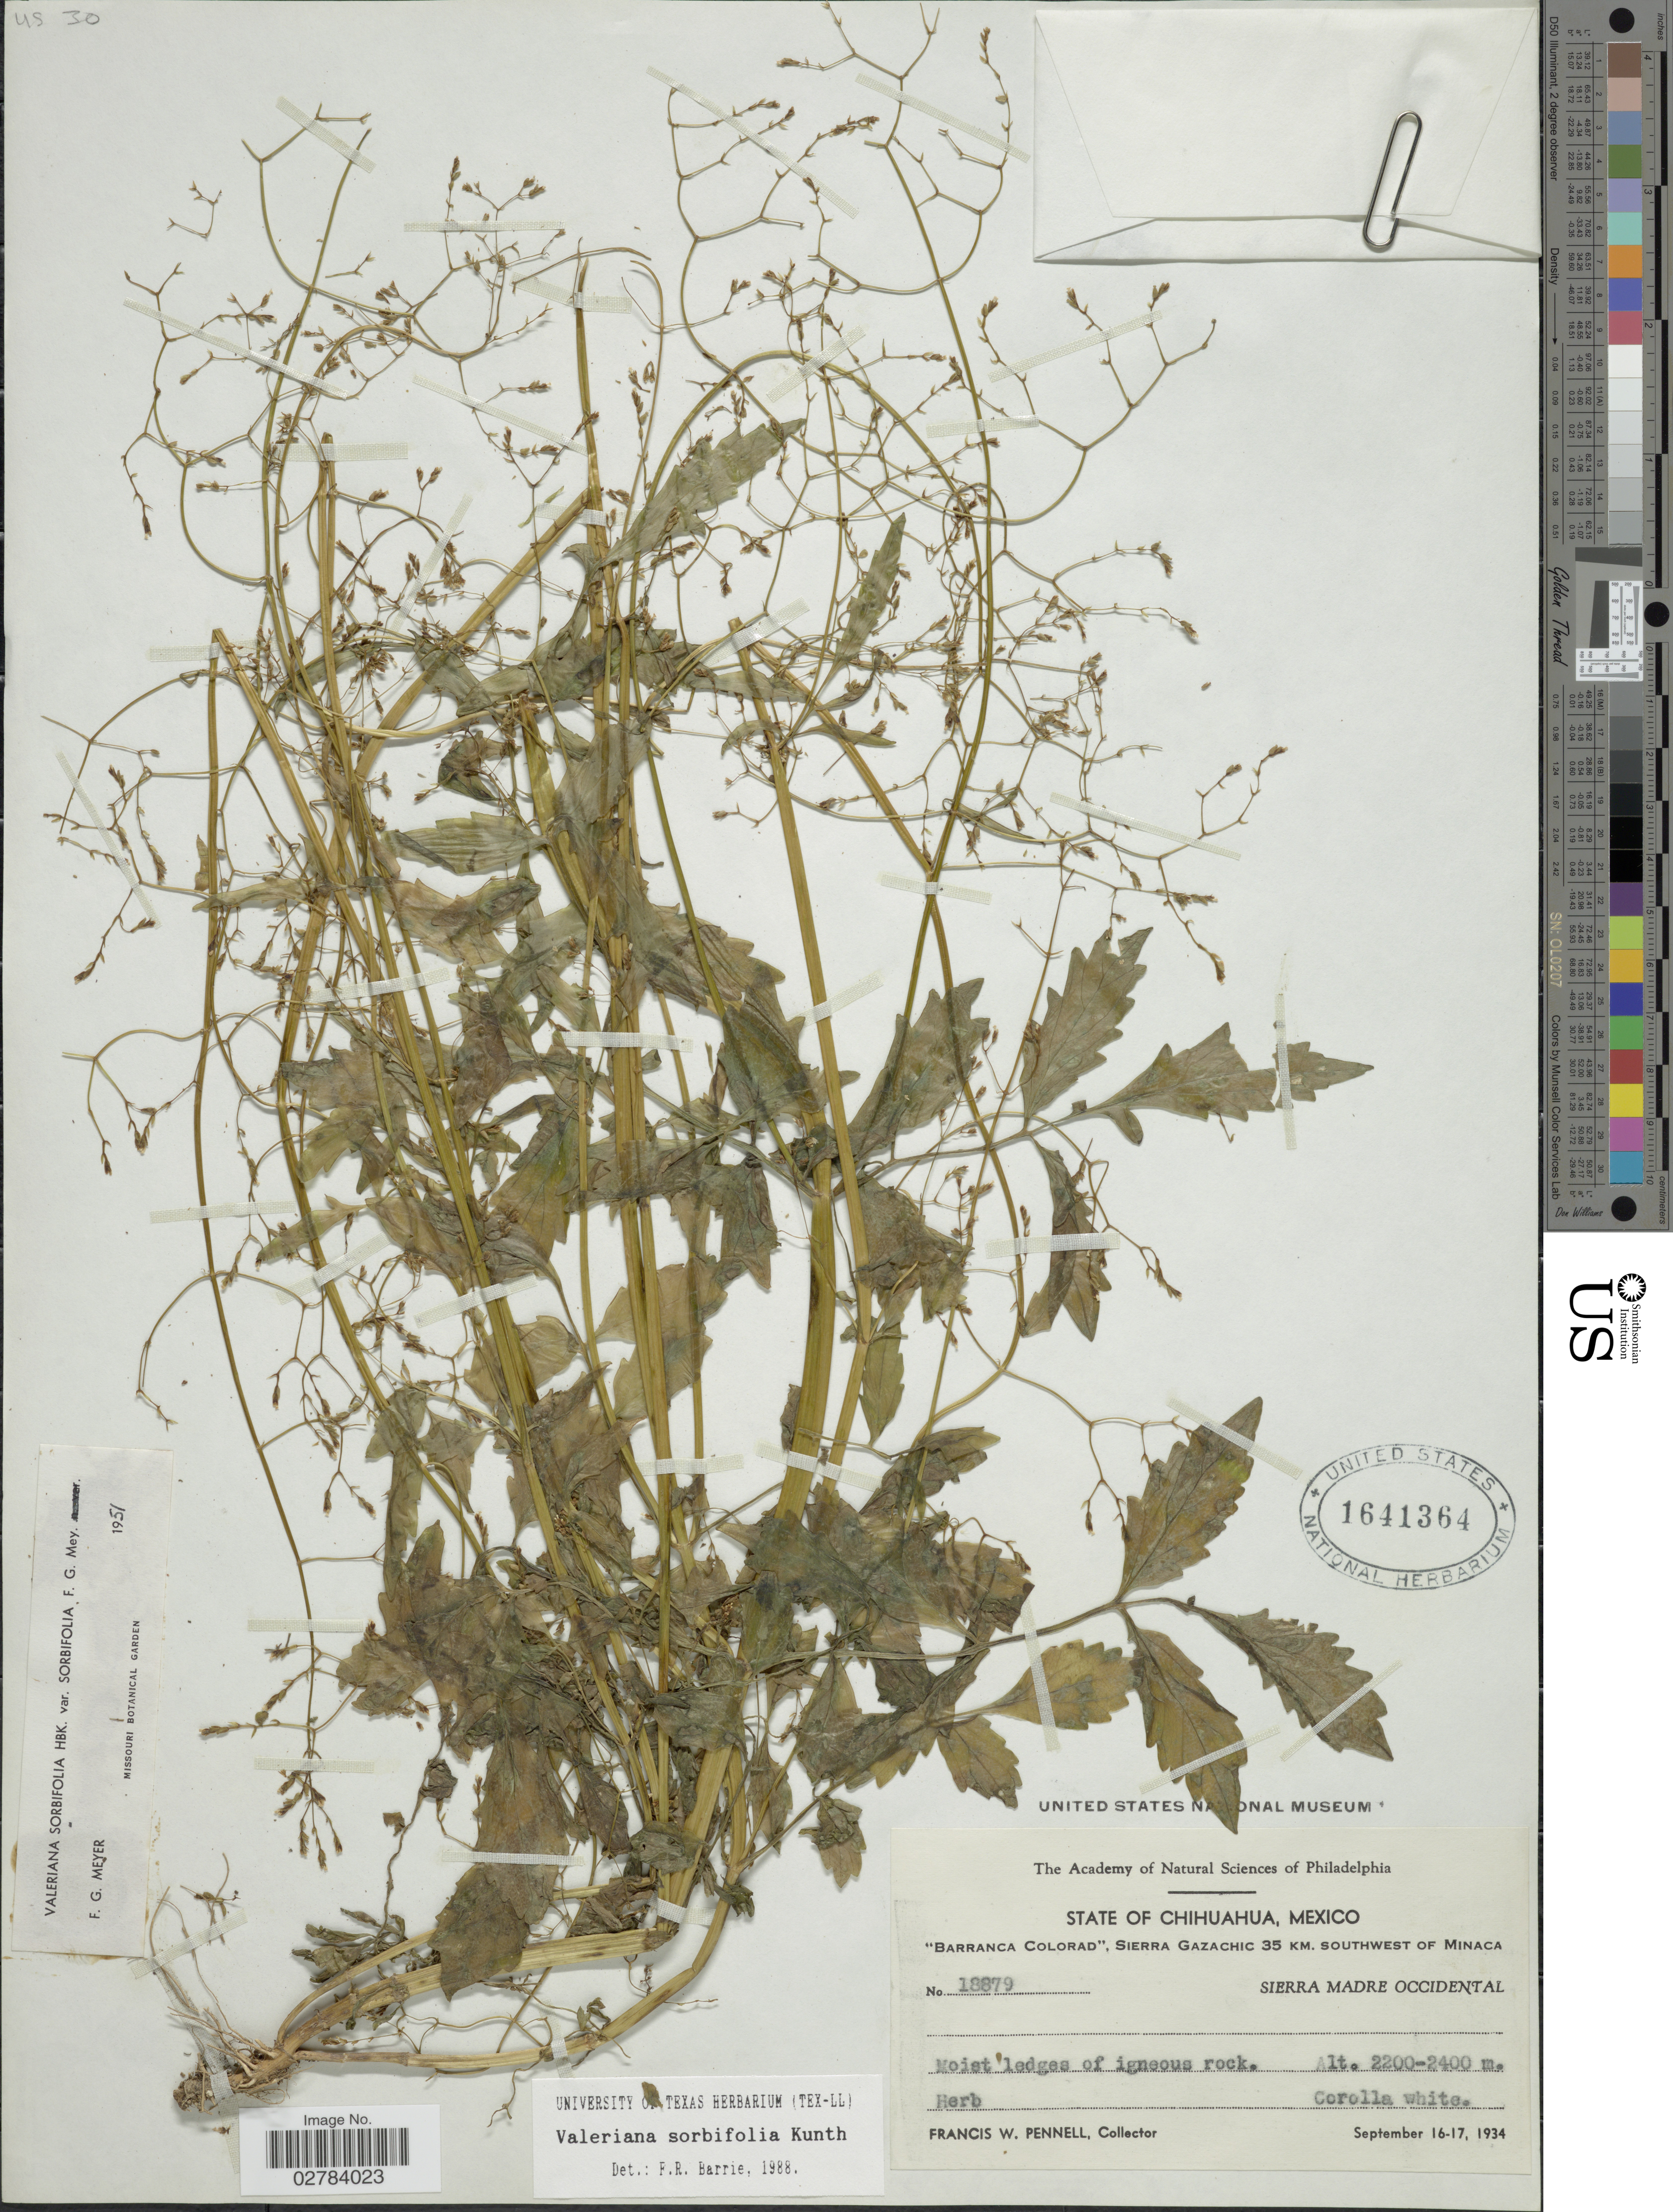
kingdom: Plantae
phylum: Tracheophyta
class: Magnoliopsida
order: Dipsacales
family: Caprifoliaceae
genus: Valeriana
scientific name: Valeriana sorbifolia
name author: Kunth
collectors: F. W. Pennell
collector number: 18879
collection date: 1934-09-16/1934-09-17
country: Mexico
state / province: Chihuahua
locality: Barranca Colorad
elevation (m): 2200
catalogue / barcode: US 1641364